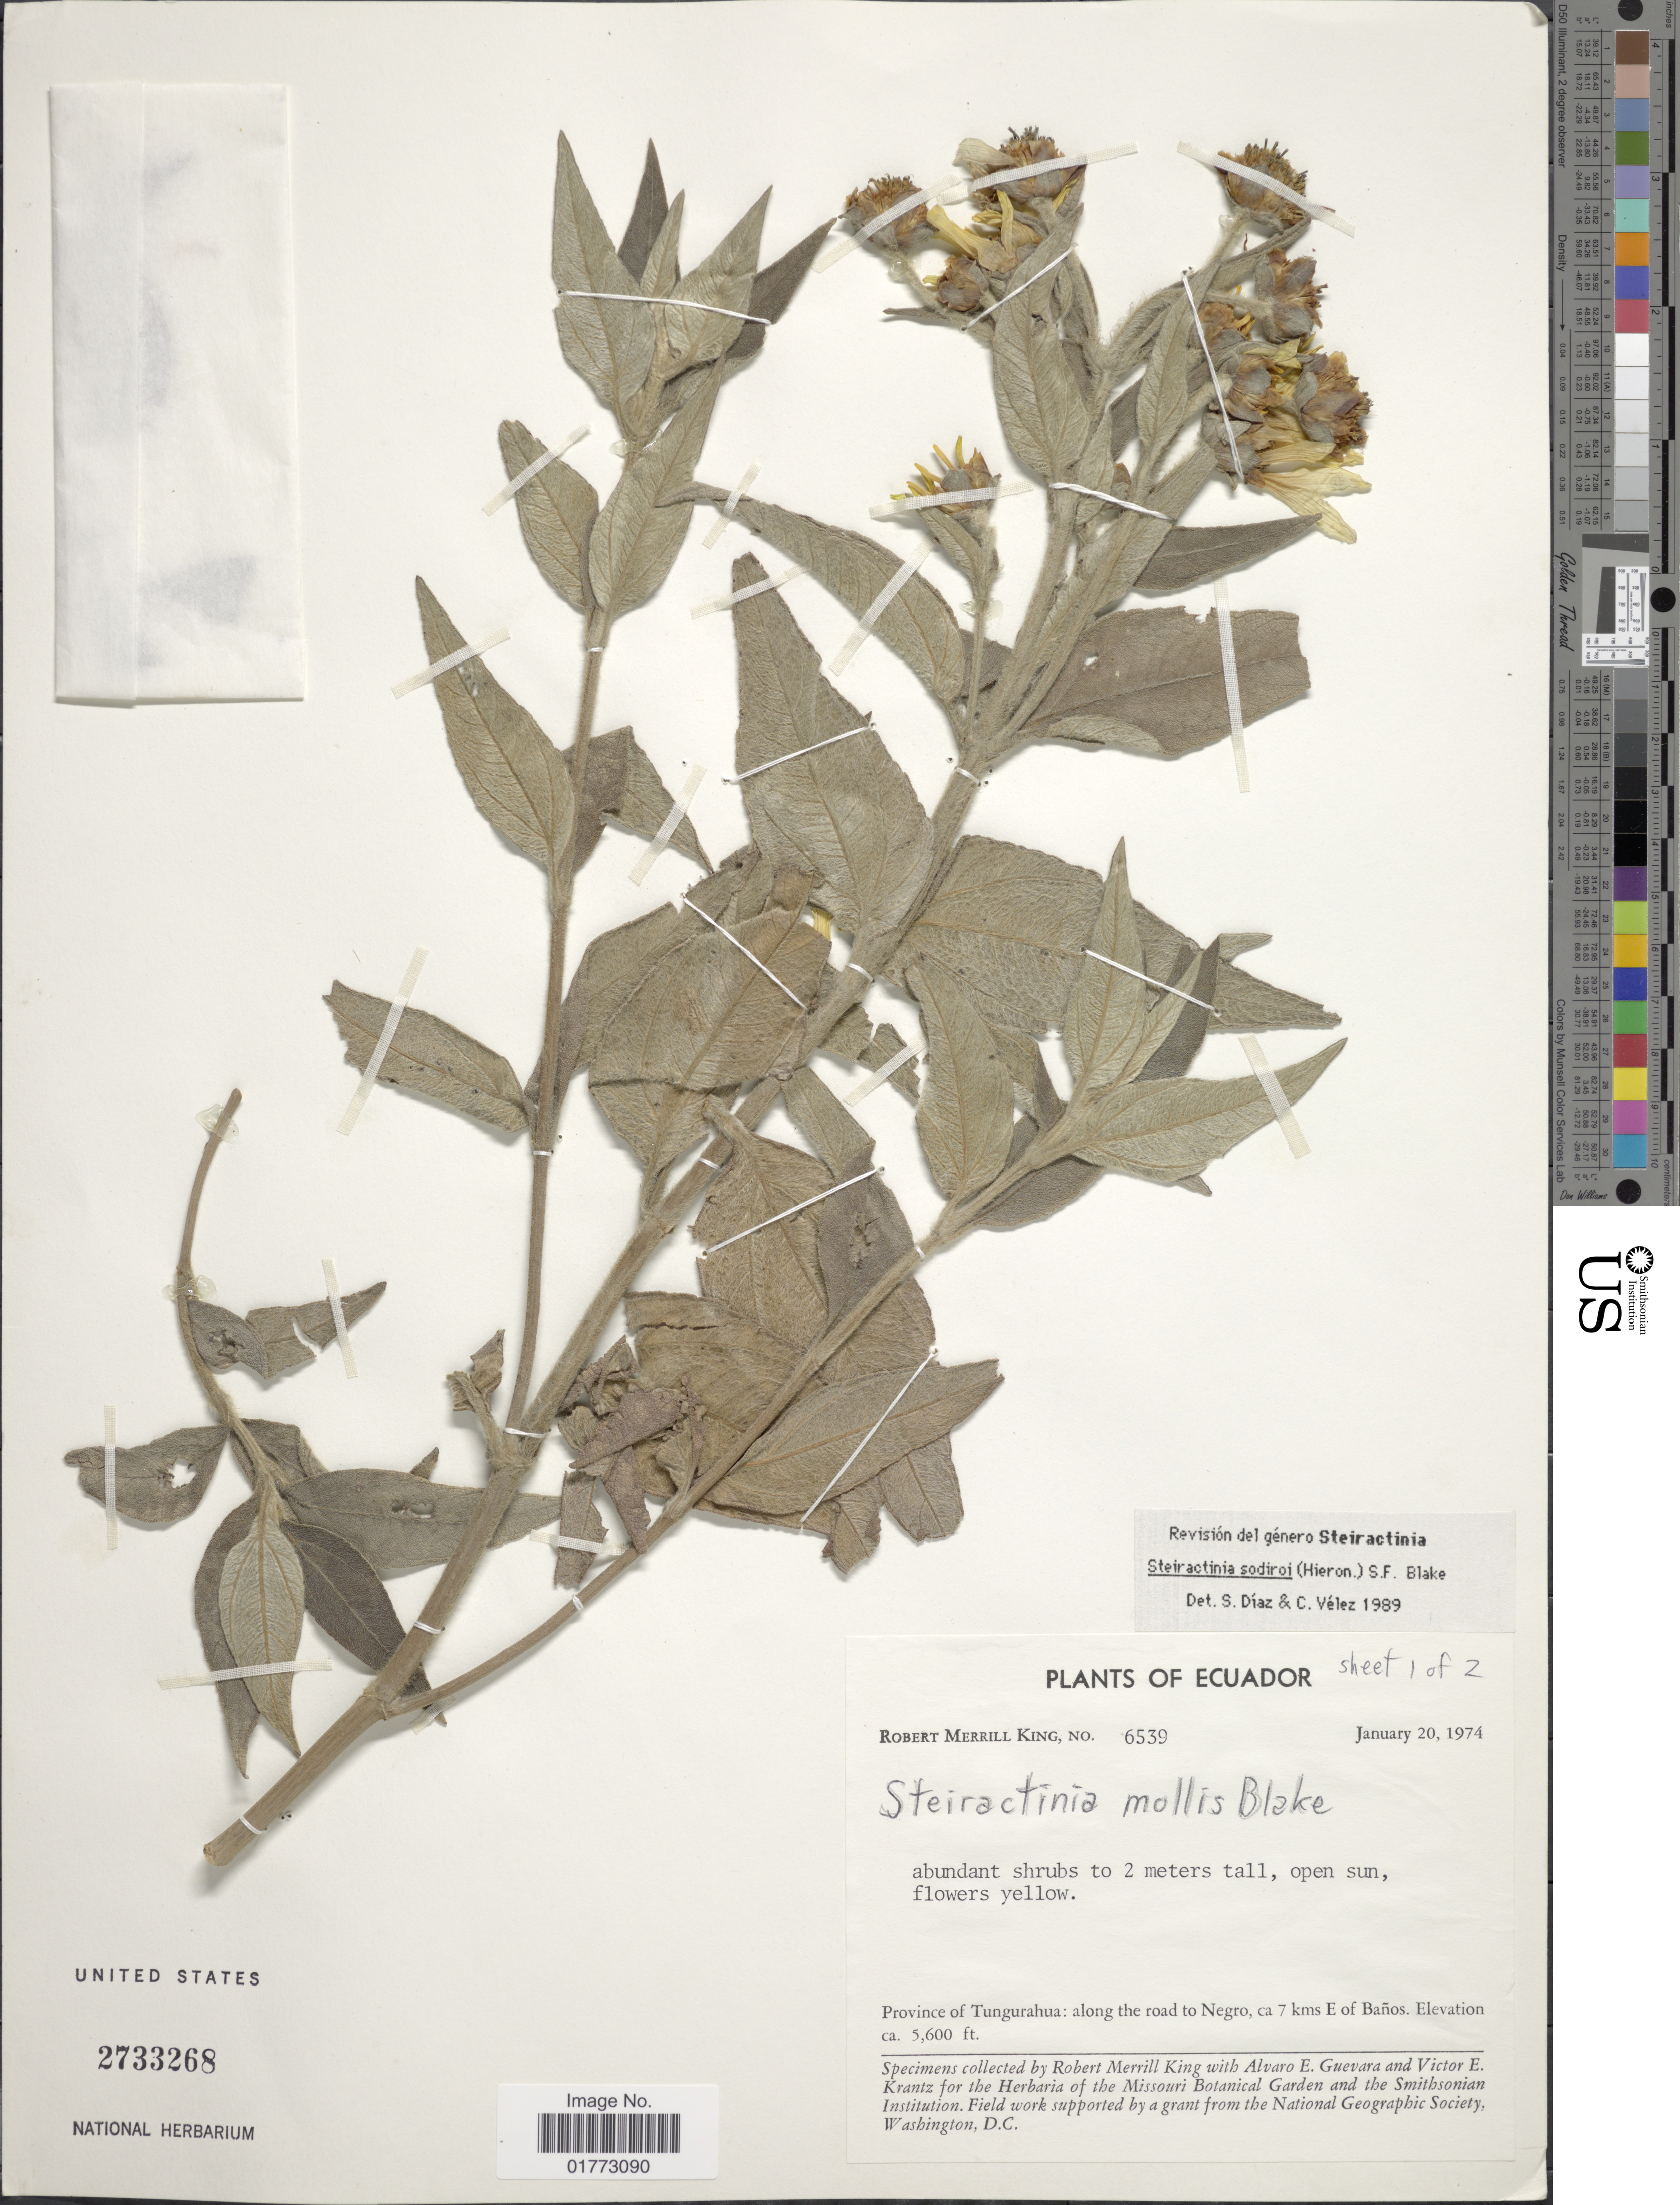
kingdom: Plantae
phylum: Tracheophyta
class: Magnoliopsida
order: Asterales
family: Asteraceae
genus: Steiractinia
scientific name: Steiractinia sodiroi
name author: (Hieron. ex Sodiro) S.F. Blake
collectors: R. M. King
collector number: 6539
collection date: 1974-01-20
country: Ecuador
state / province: Tungurahua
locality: Along the road to Negro, ca 7 kms E of Banos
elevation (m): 1707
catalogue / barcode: US 2733268